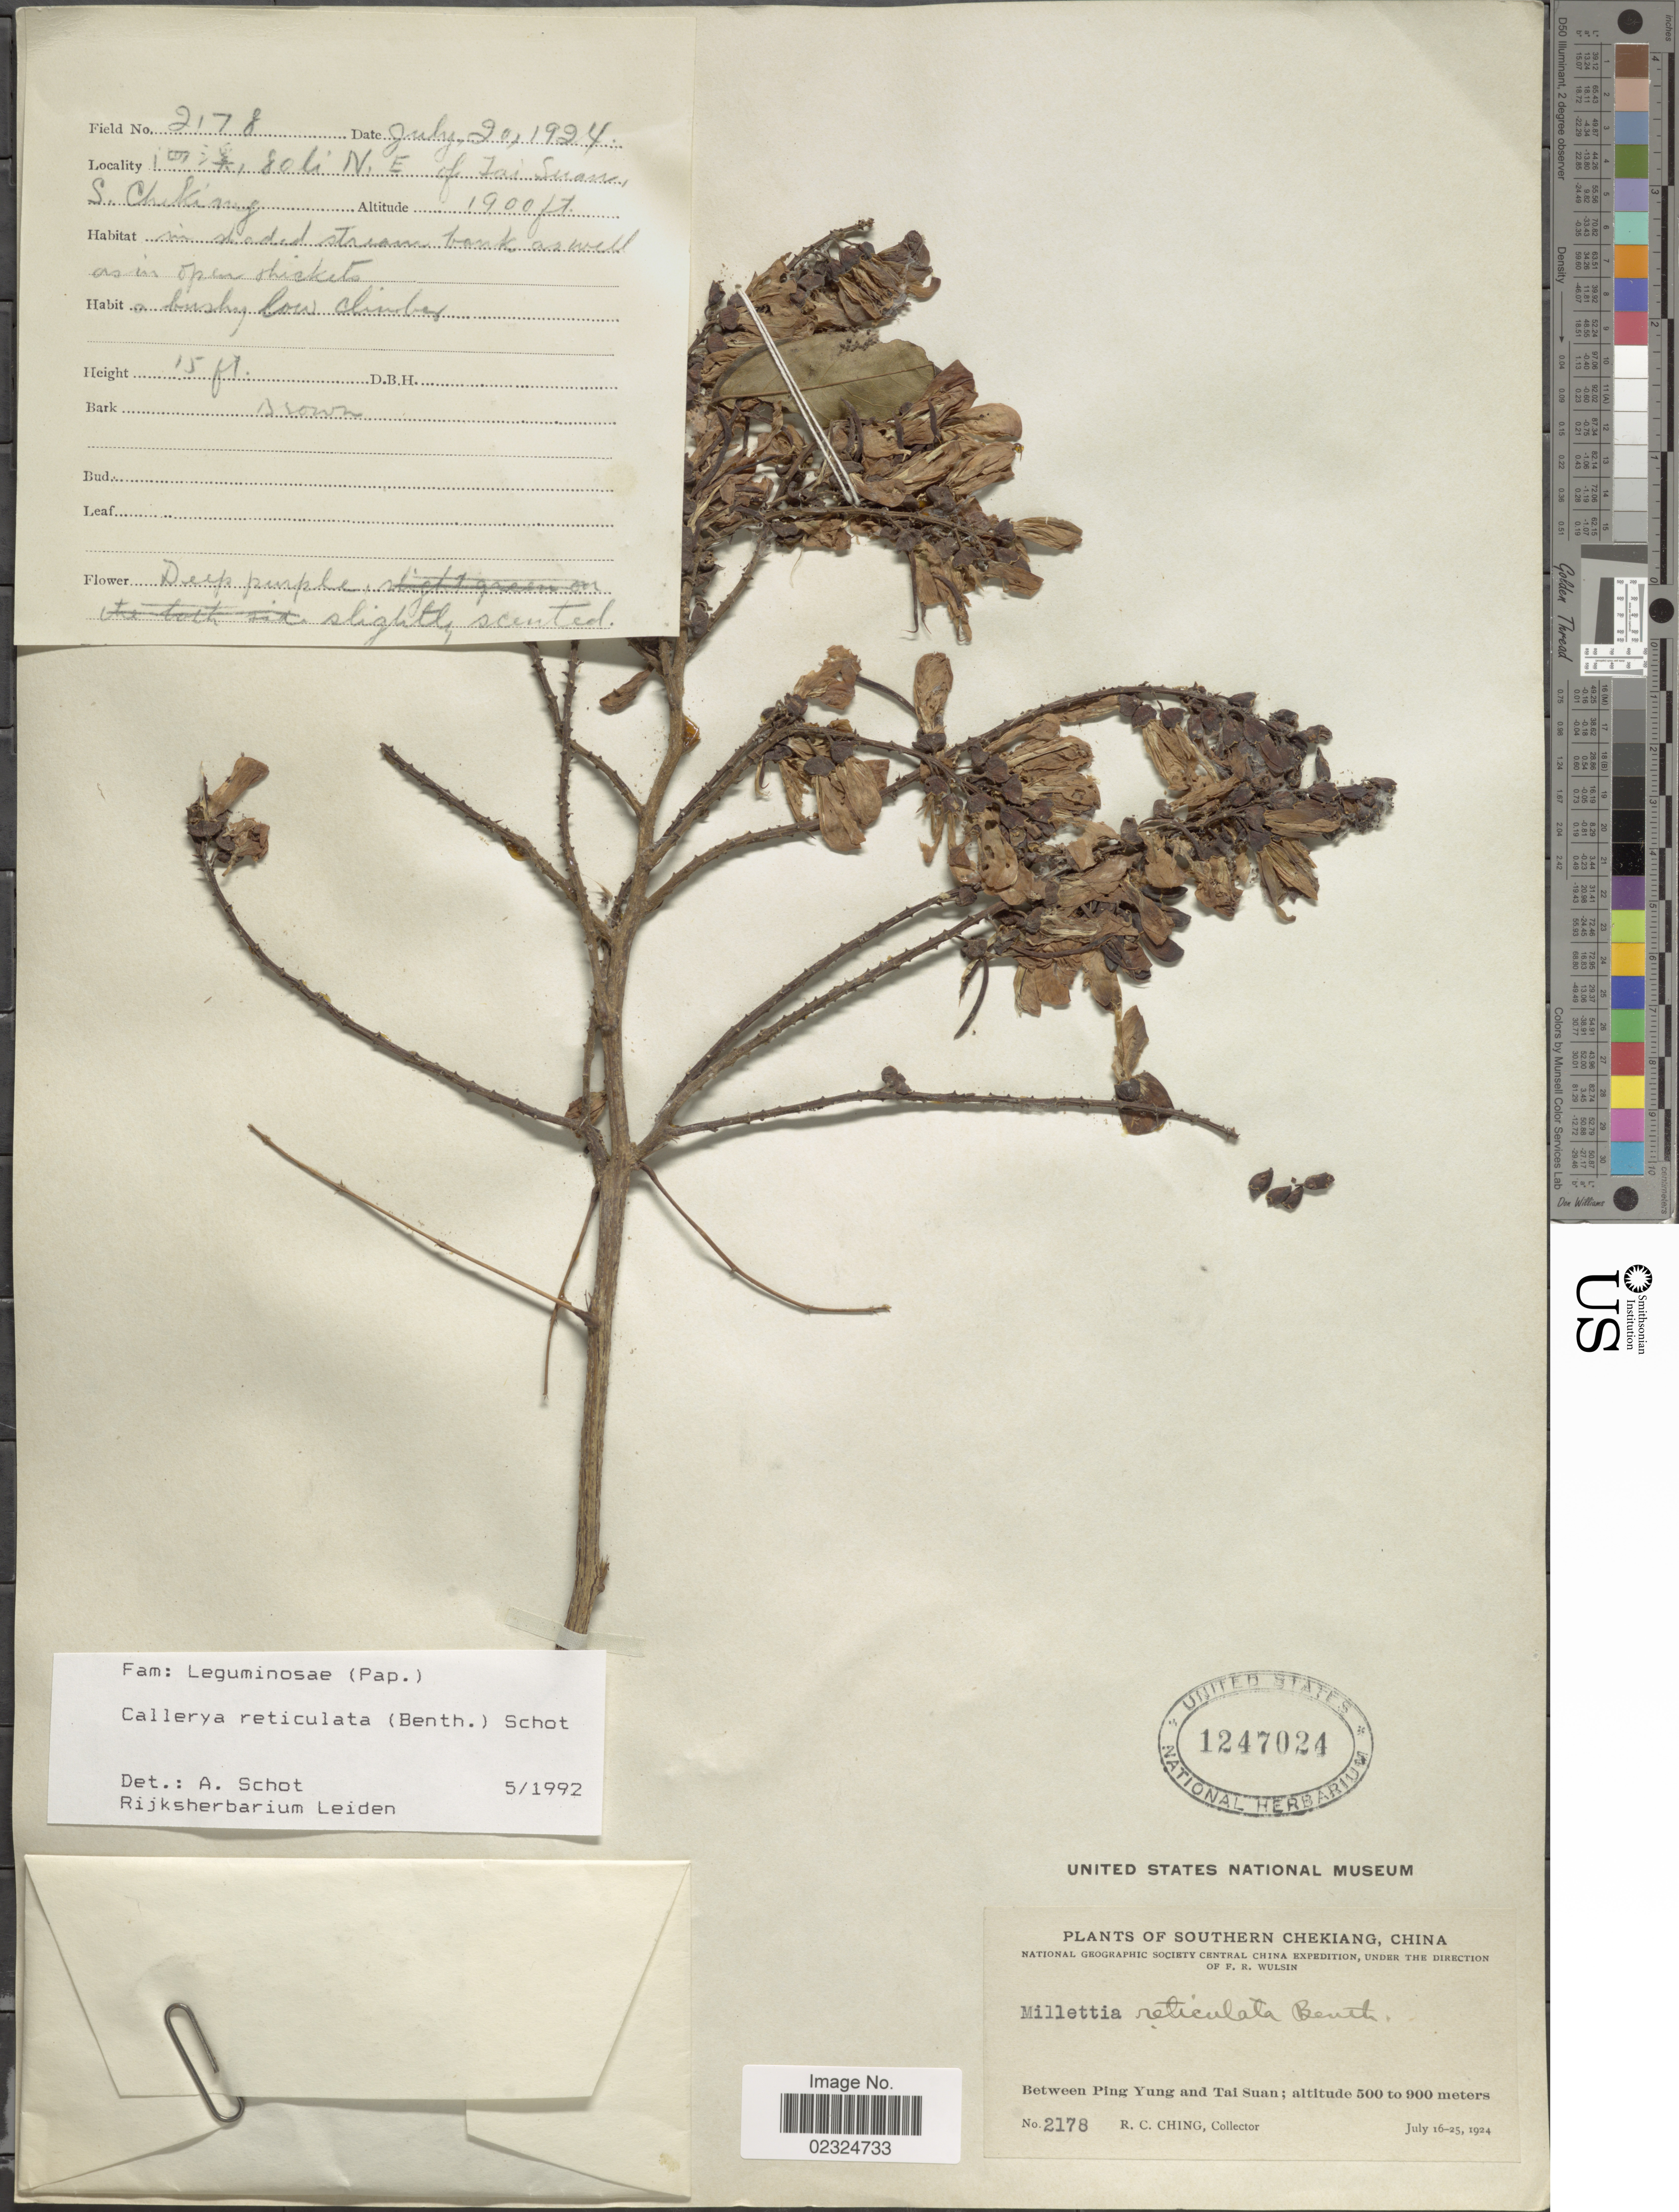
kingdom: Plantae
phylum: Tracheophyta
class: Magnoliopsida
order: Fabales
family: Fabaceae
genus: Wisteriopsis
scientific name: Wisteriopsis reticulata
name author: (Benth.) J. Compton & Schrire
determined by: Strong, Mark T., (BOT), Smithsonian Institution - National Museum of Natural History (UNITED STATES)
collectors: R. C. Ching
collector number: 2178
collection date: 1924-07-20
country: China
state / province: Zhejiang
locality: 80 li N. E. of Tai Suan, S. Chekiang, Between Ping Yung and Tai Suan, Southern Chekiang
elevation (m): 579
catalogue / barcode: US 1247024